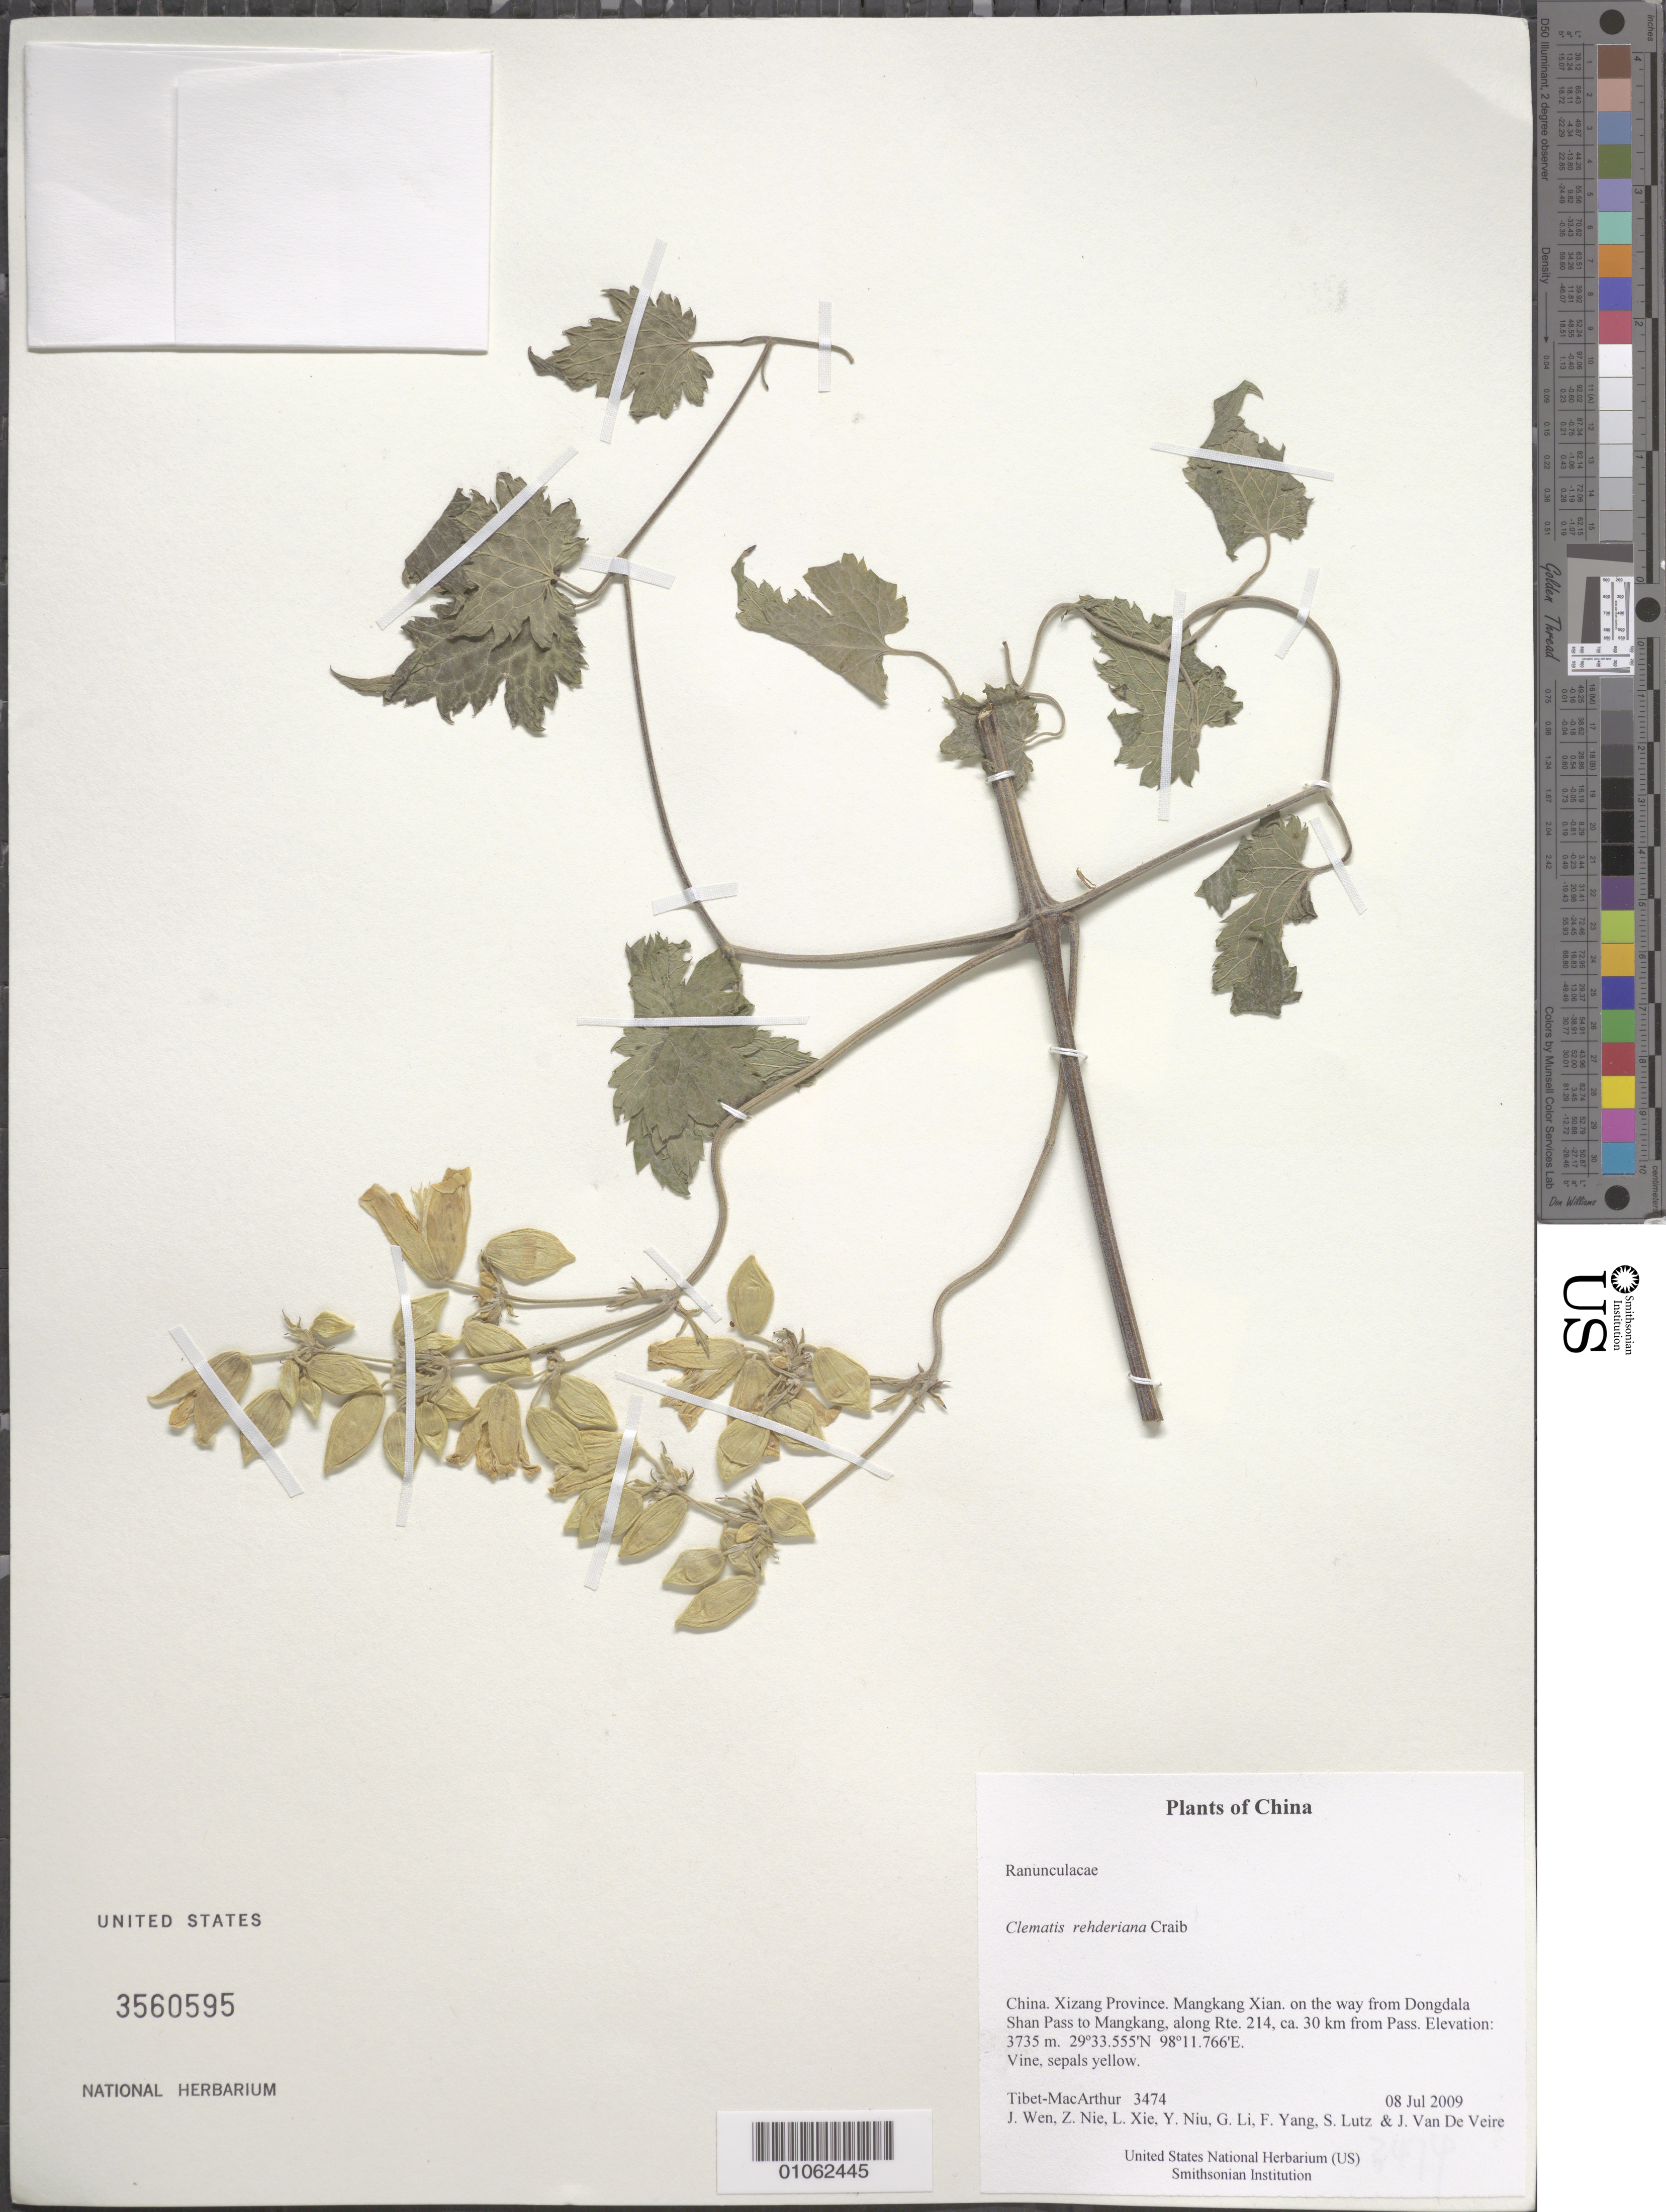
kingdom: Plantae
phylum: Tracheophyta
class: Magnoliopsida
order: Ranunculales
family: Ranunculaceae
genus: Clematis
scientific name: Clematis rehderiana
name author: Craib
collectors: Tibet-MacArthur, J. Wen, Z. Nie, L. Xie, Y. Niu, G. Li, F. Yang, S. Lutz & J. Van De Veire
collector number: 3474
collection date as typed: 08 Jul 2009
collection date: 2009-07-08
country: China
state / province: Xizang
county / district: Mangkang Xian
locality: on the way from Dongdala Shan Pass to Mangkang, along Rte. 214, ca. 30 km from Pass.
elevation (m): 3735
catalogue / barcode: US 3560595